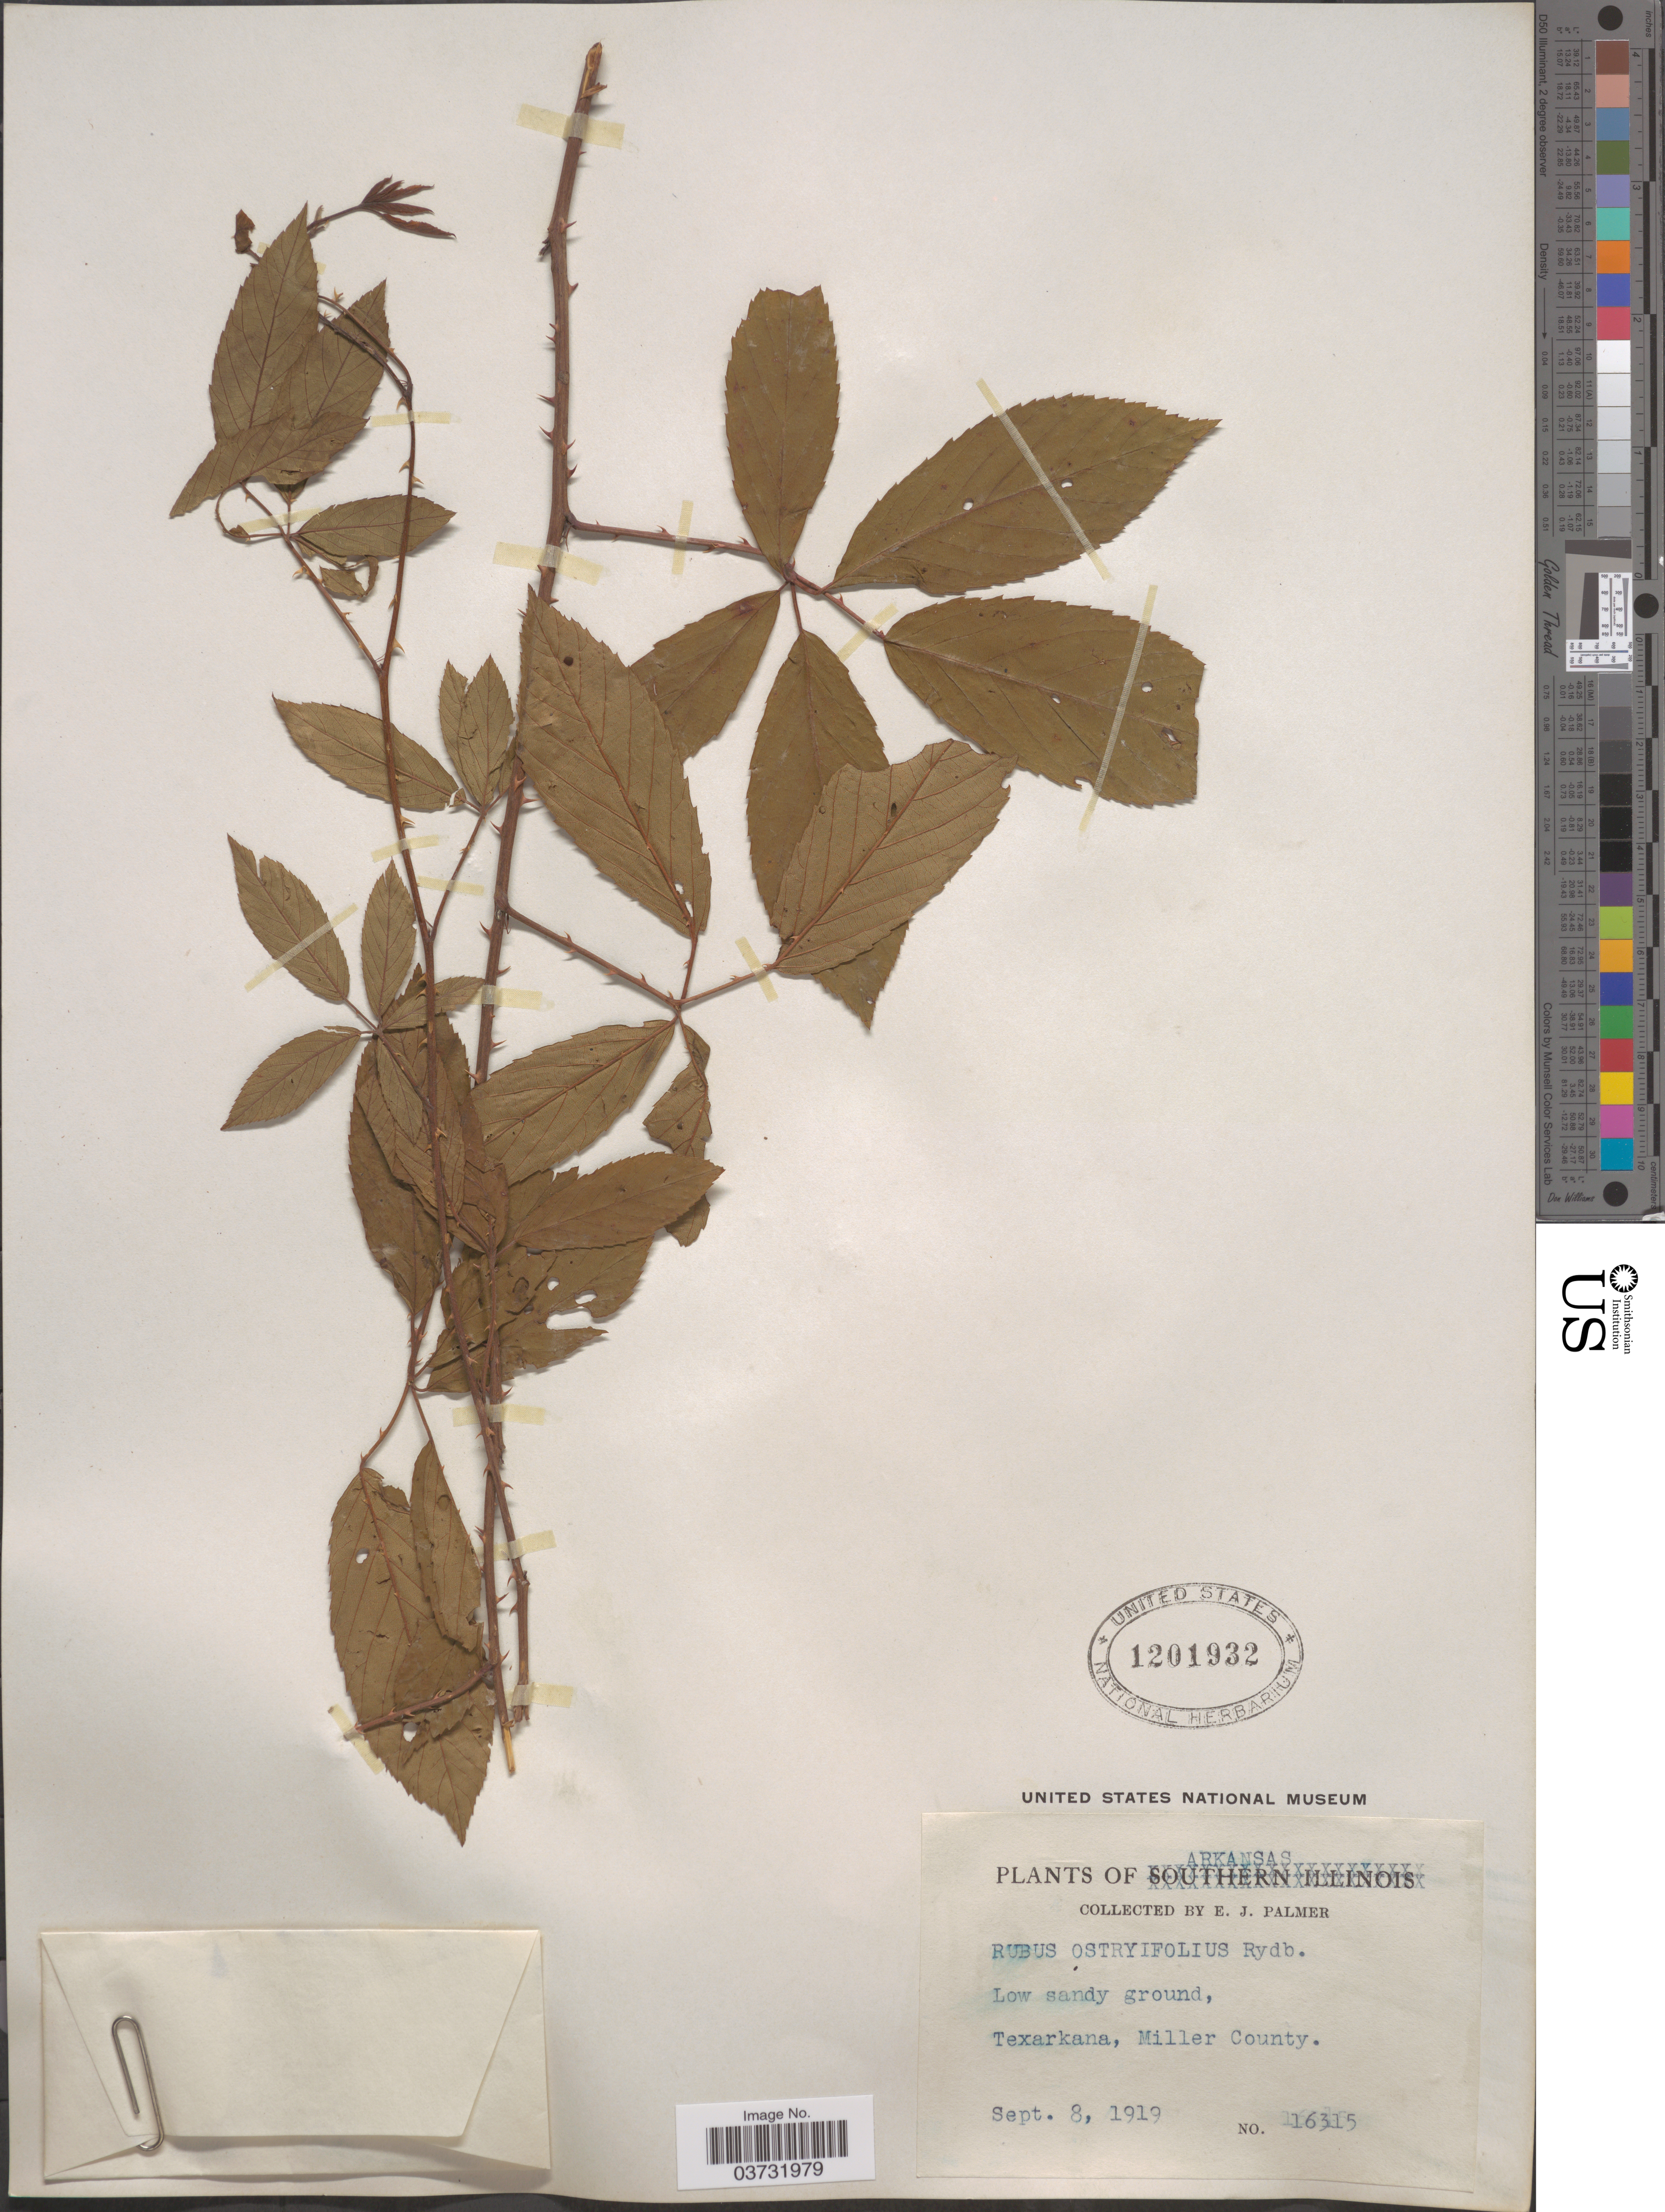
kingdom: Plantae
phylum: Tracheophyta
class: Magnoliopsida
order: Rosales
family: Rosaceae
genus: Rubus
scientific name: Rubus ostryifolius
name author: Rydb.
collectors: E. J. Palmer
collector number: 16315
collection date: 1919-09-08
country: United States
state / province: Arkansas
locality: Texarcana, Miller County.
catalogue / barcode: US 1201932